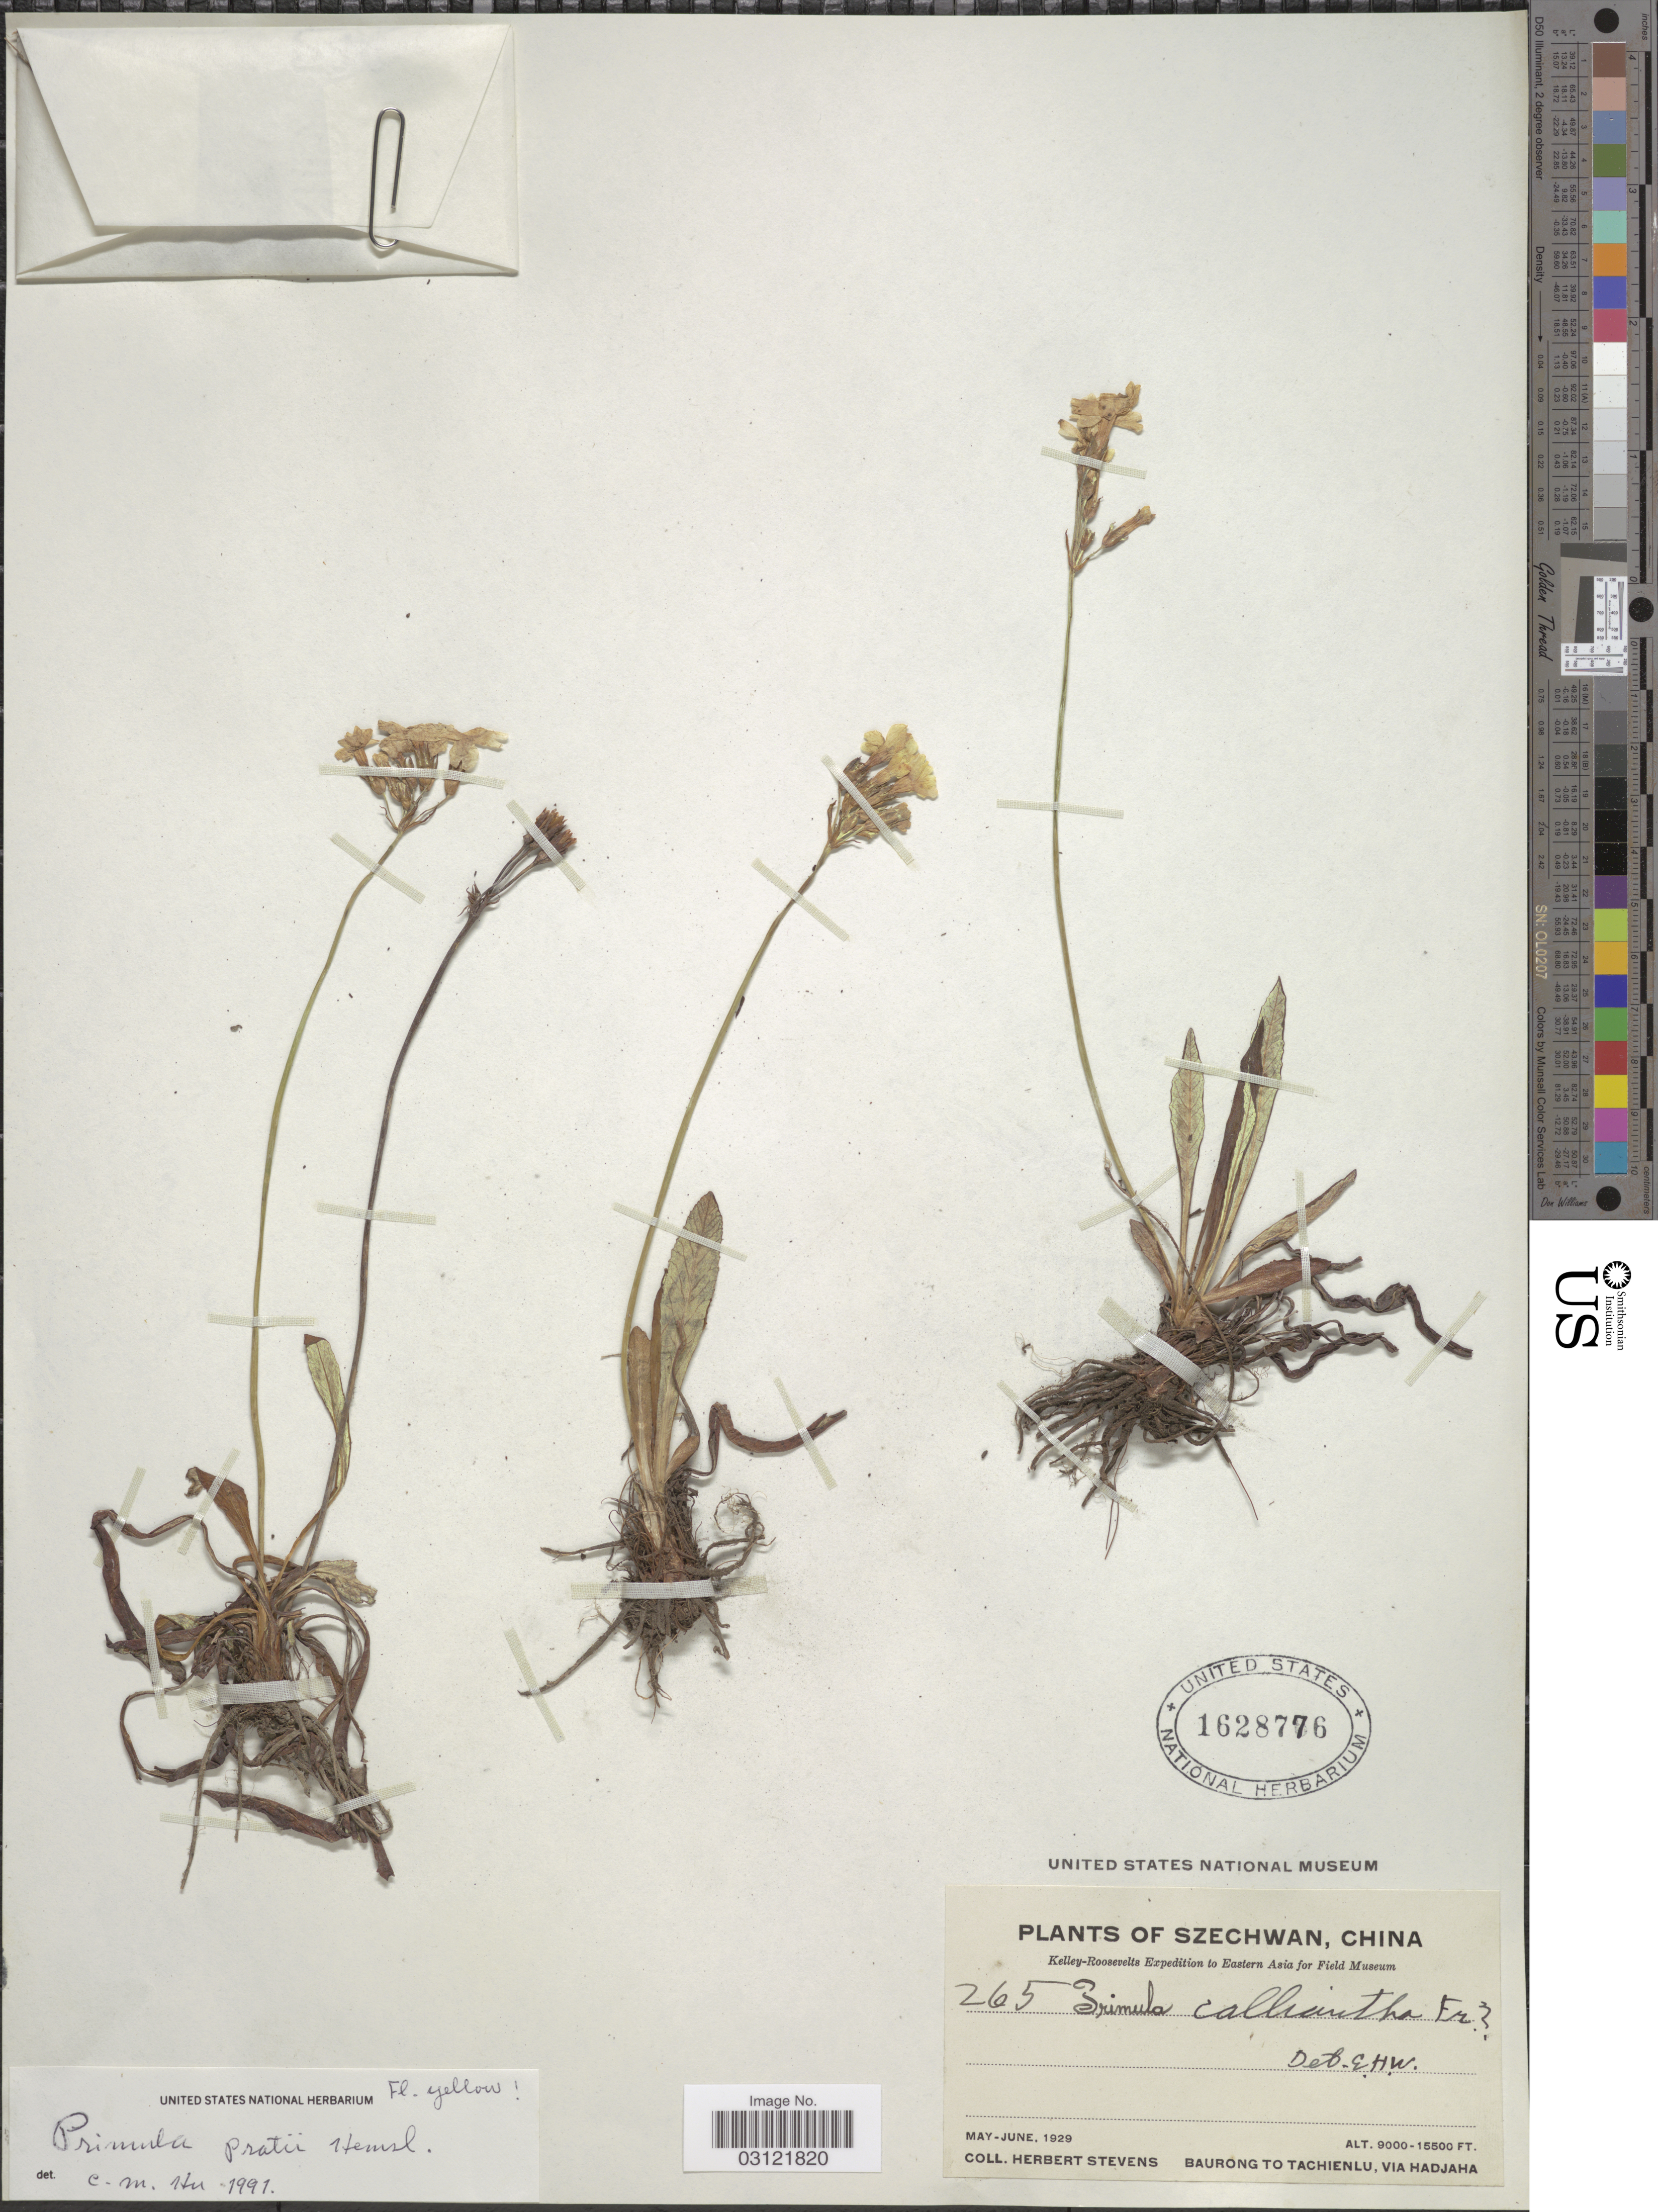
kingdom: Plantae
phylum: Tracheophyta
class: Magnoliopsida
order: Ericales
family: Primulaceae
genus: Primula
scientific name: Primula prattii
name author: Hemsl.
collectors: H. Stevens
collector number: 265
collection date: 1929-05/1929-06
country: China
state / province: Sichuan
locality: Szechwan. Baurong to Tachienlu, Via Hadjaha. Eastern Asia.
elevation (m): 2743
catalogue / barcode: US 1628776